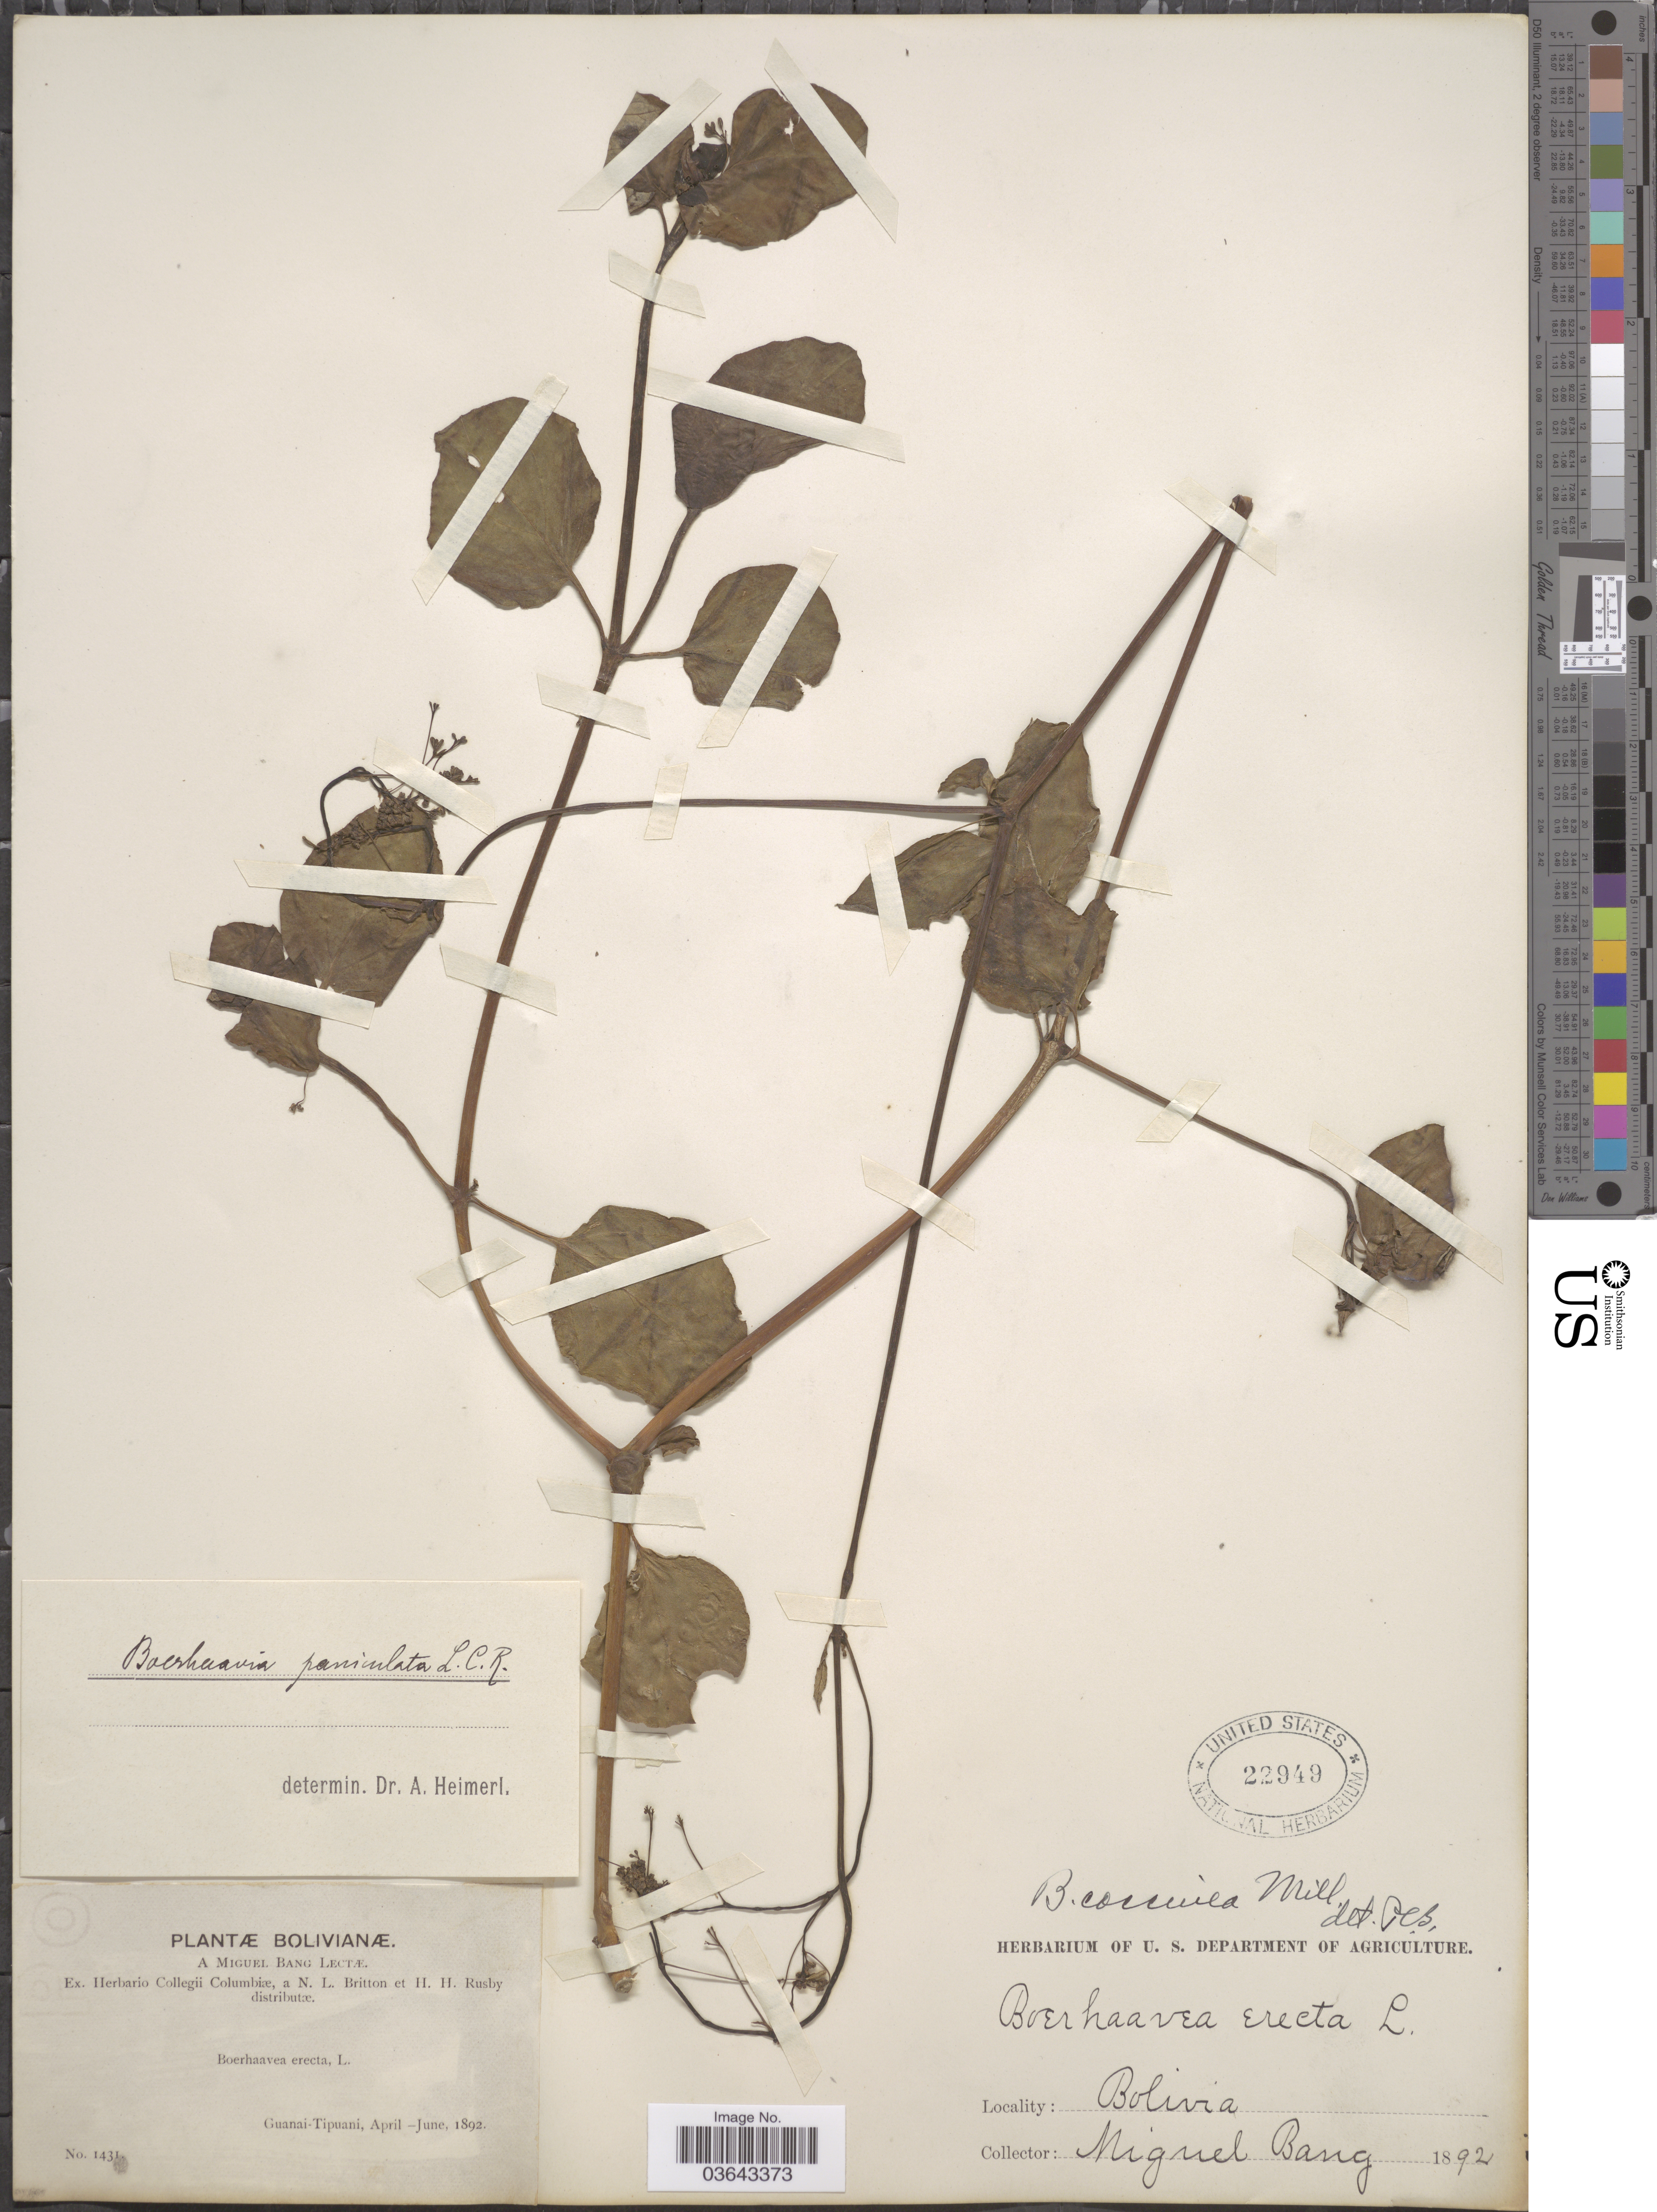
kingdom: Plantae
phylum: Tracheophyta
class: Magnoliopsida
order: Caryophyllales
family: Nyctaginaceae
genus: Boerhavia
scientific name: Boerhavia diffusa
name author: L.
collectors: M. Bang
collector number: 1431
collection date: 1892-04/1892-06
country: Bolivia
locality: Guanai-Tipuani.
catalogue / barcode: US 22949